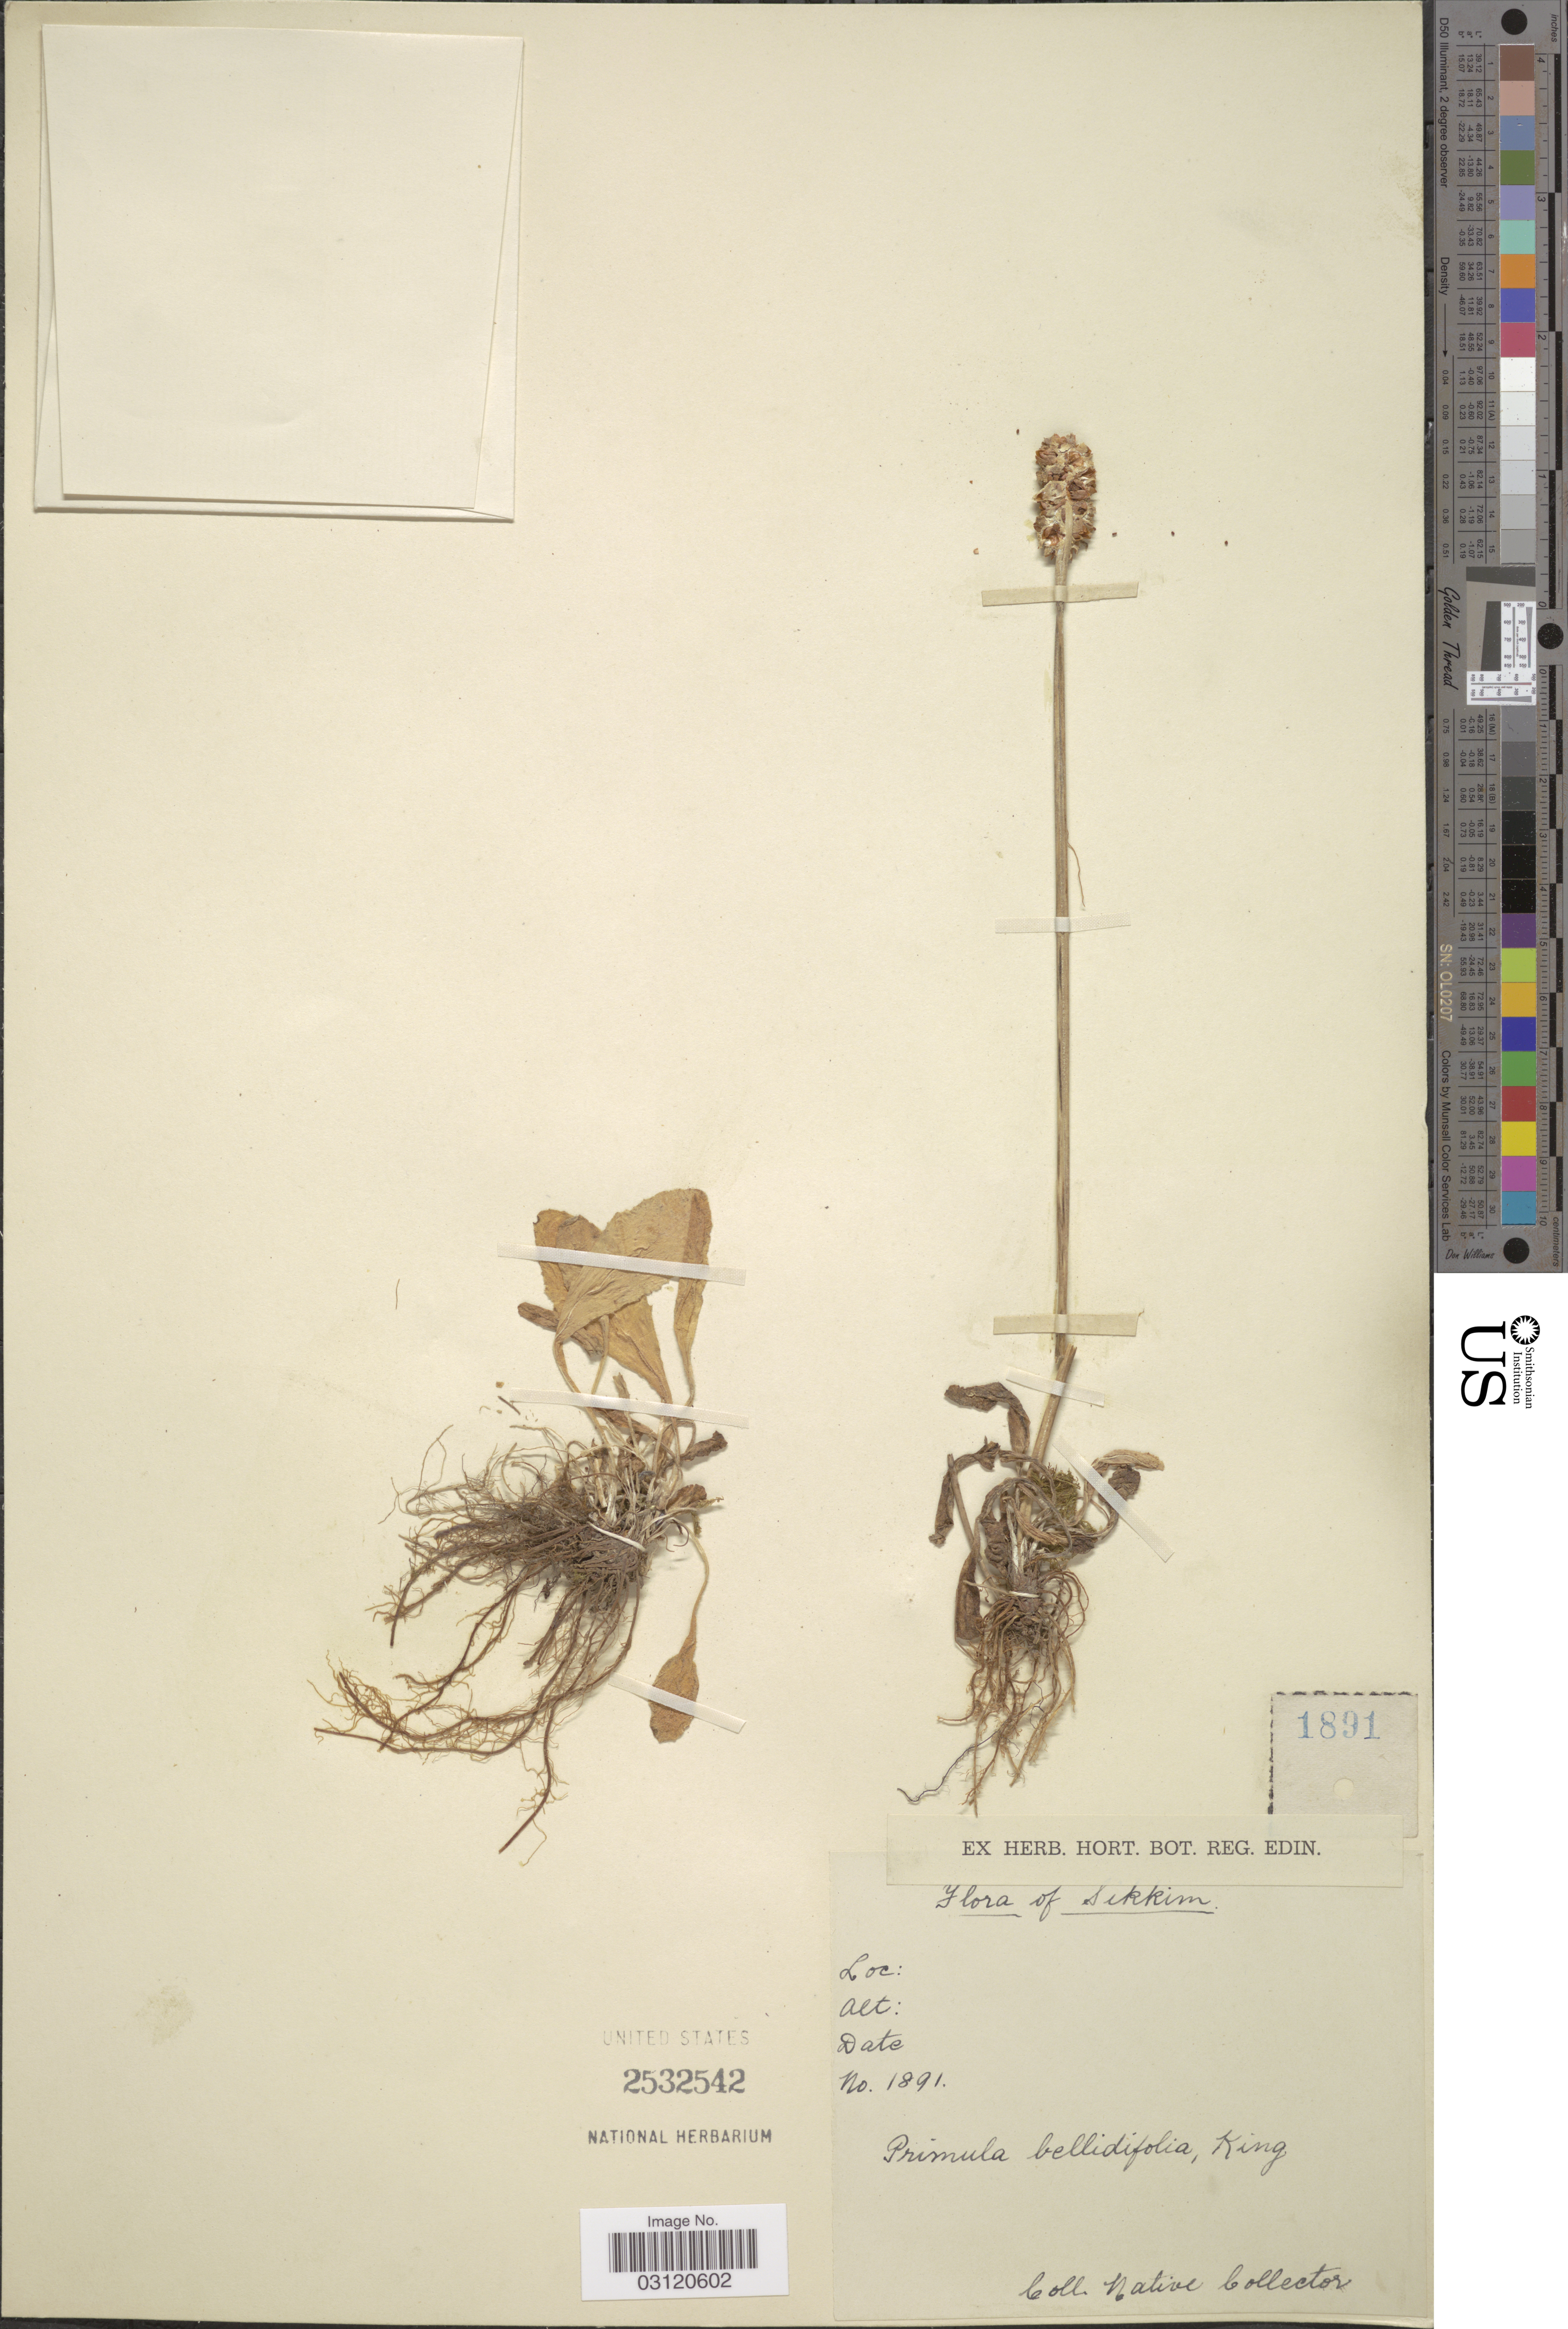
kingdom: Plantae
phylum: Tracheophyta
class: Magnoliopsida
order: Ericales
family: Primulaceae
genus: Primula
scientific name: Primula bellidifolia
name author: King ex Hook. f.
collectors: Native collector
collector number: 1891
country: India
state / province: Sikkim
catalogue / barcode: US 2532542